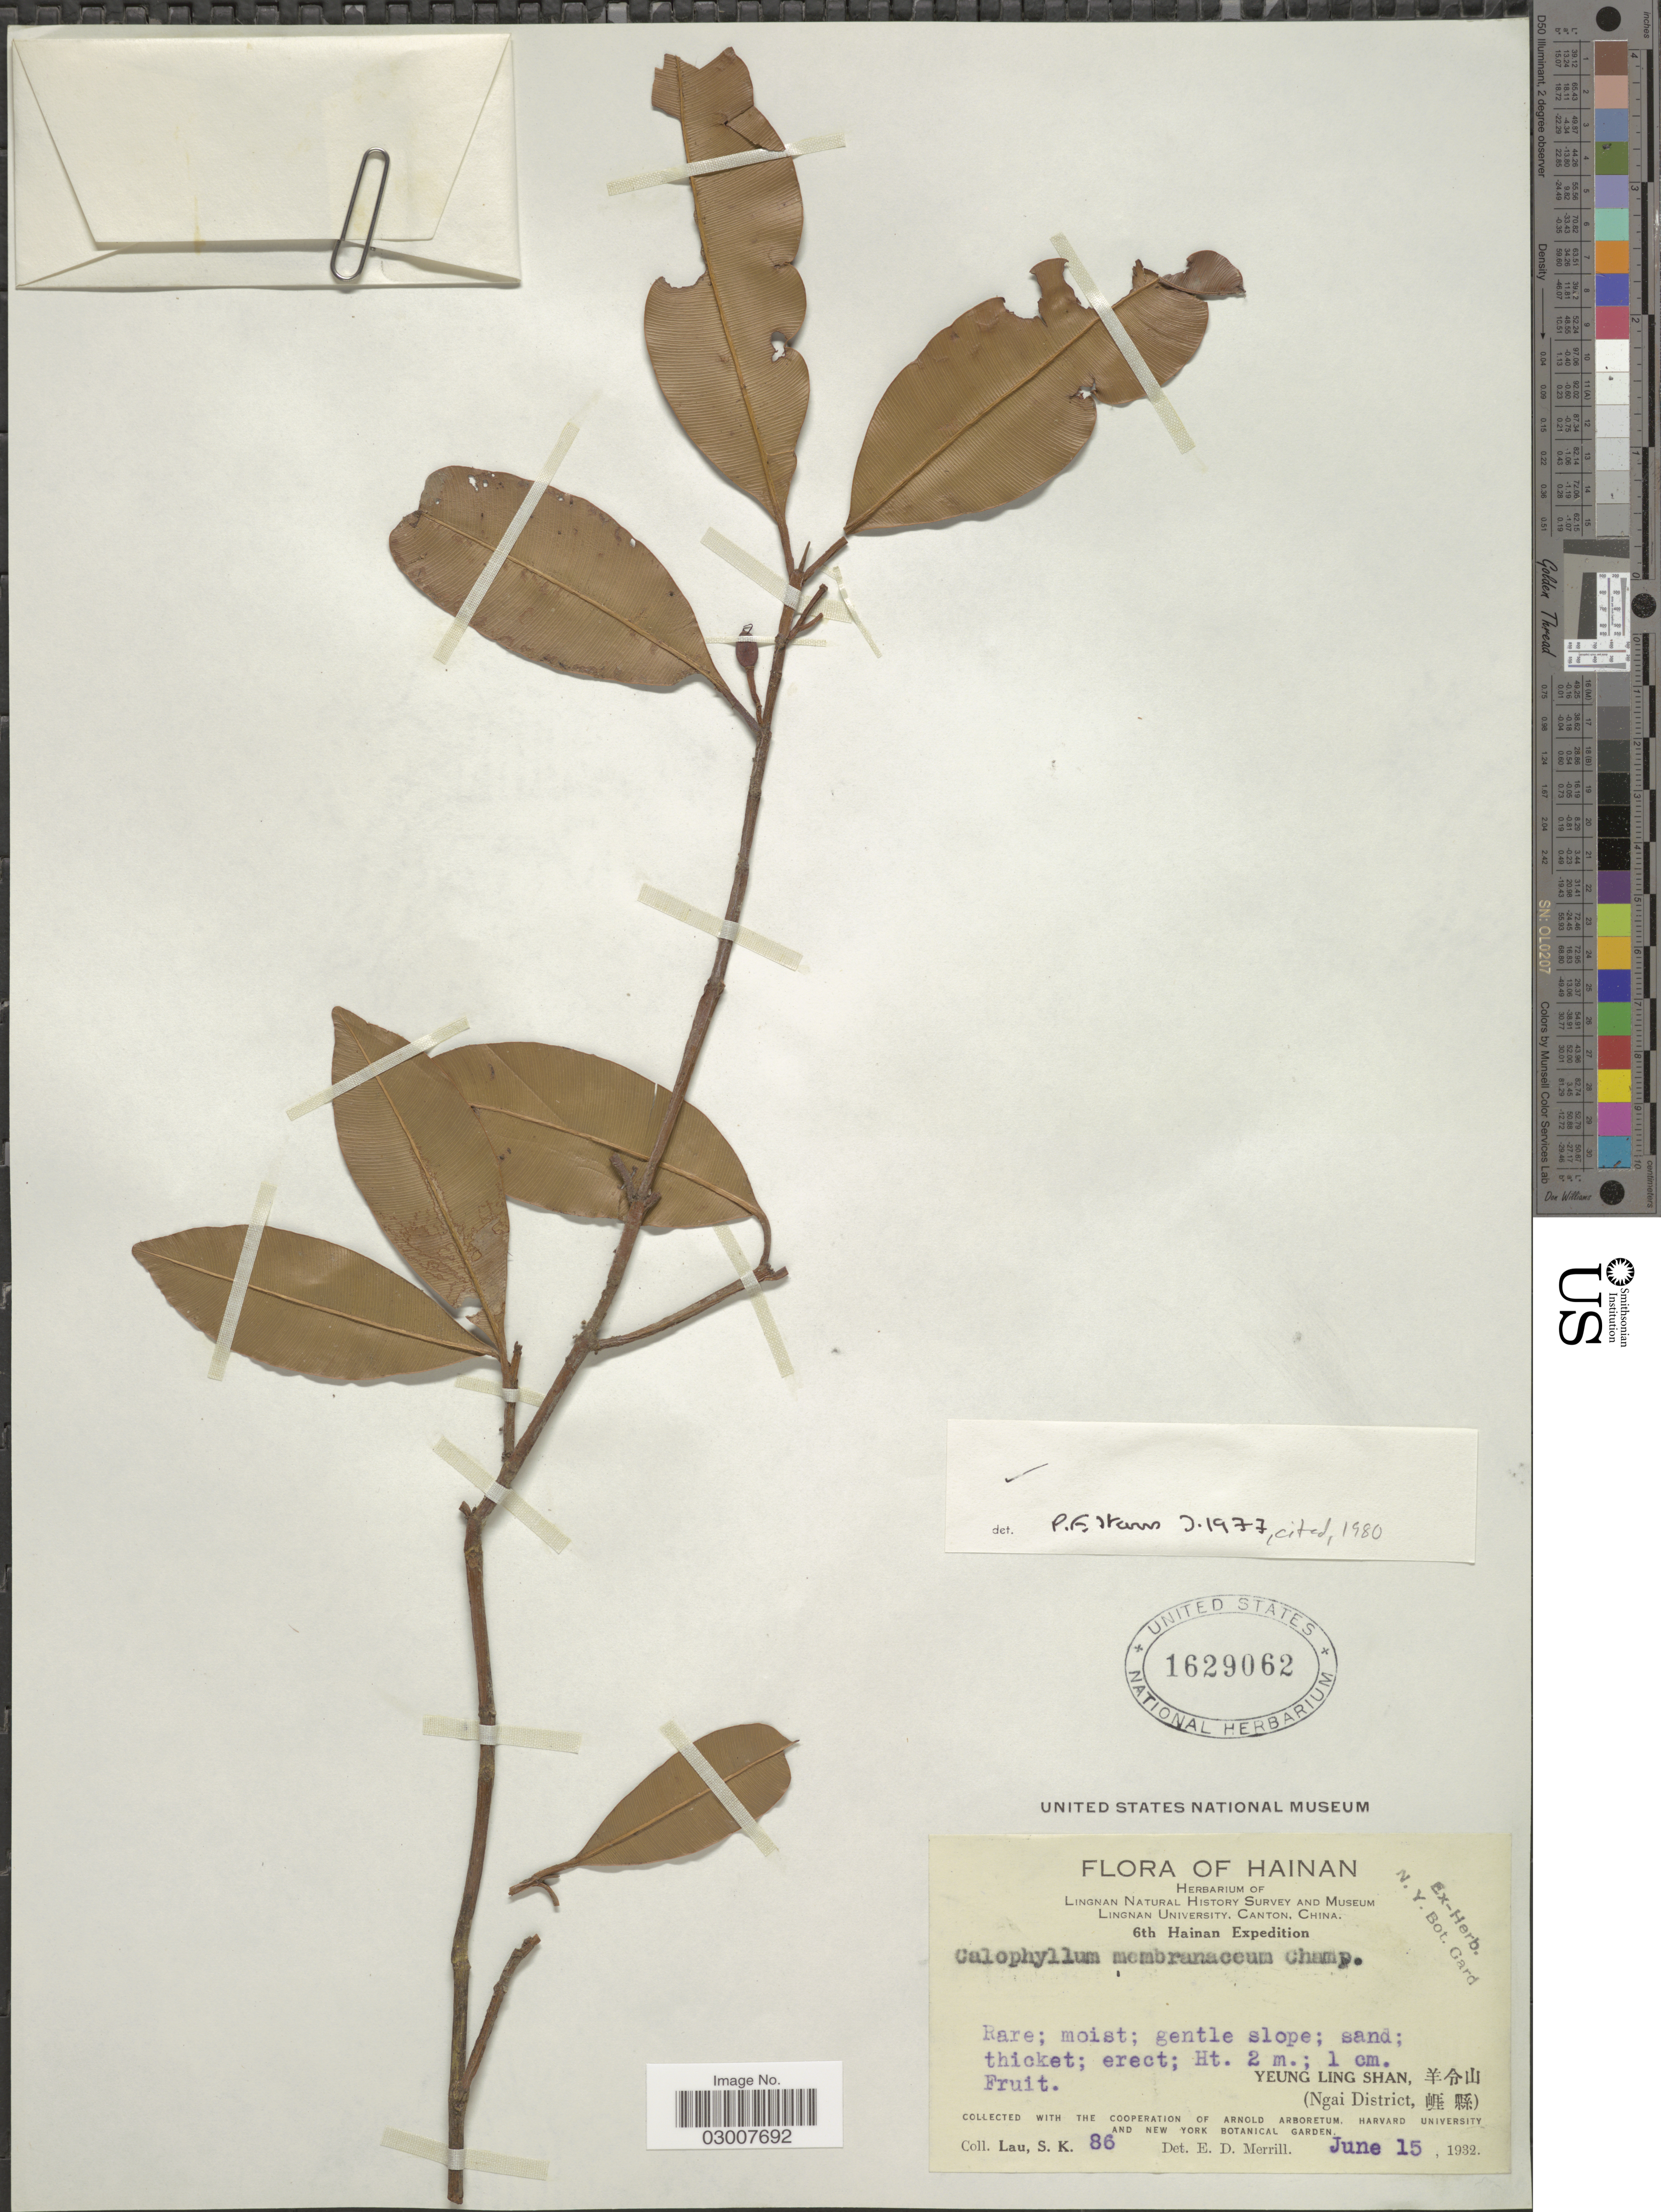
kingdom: Plantae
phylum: Tracheophyta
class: Magnoliopsida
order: Malpighiales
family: Calophyllaceae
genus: Calophyllum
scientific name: Calophyllum membranaceum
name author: Gardner & Champ.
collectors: S. K. Lau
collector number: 86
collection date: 1932-06-15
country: China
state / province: Hainan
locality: Yeung Ling Shan, Ngai District.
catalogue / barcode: US 1629062